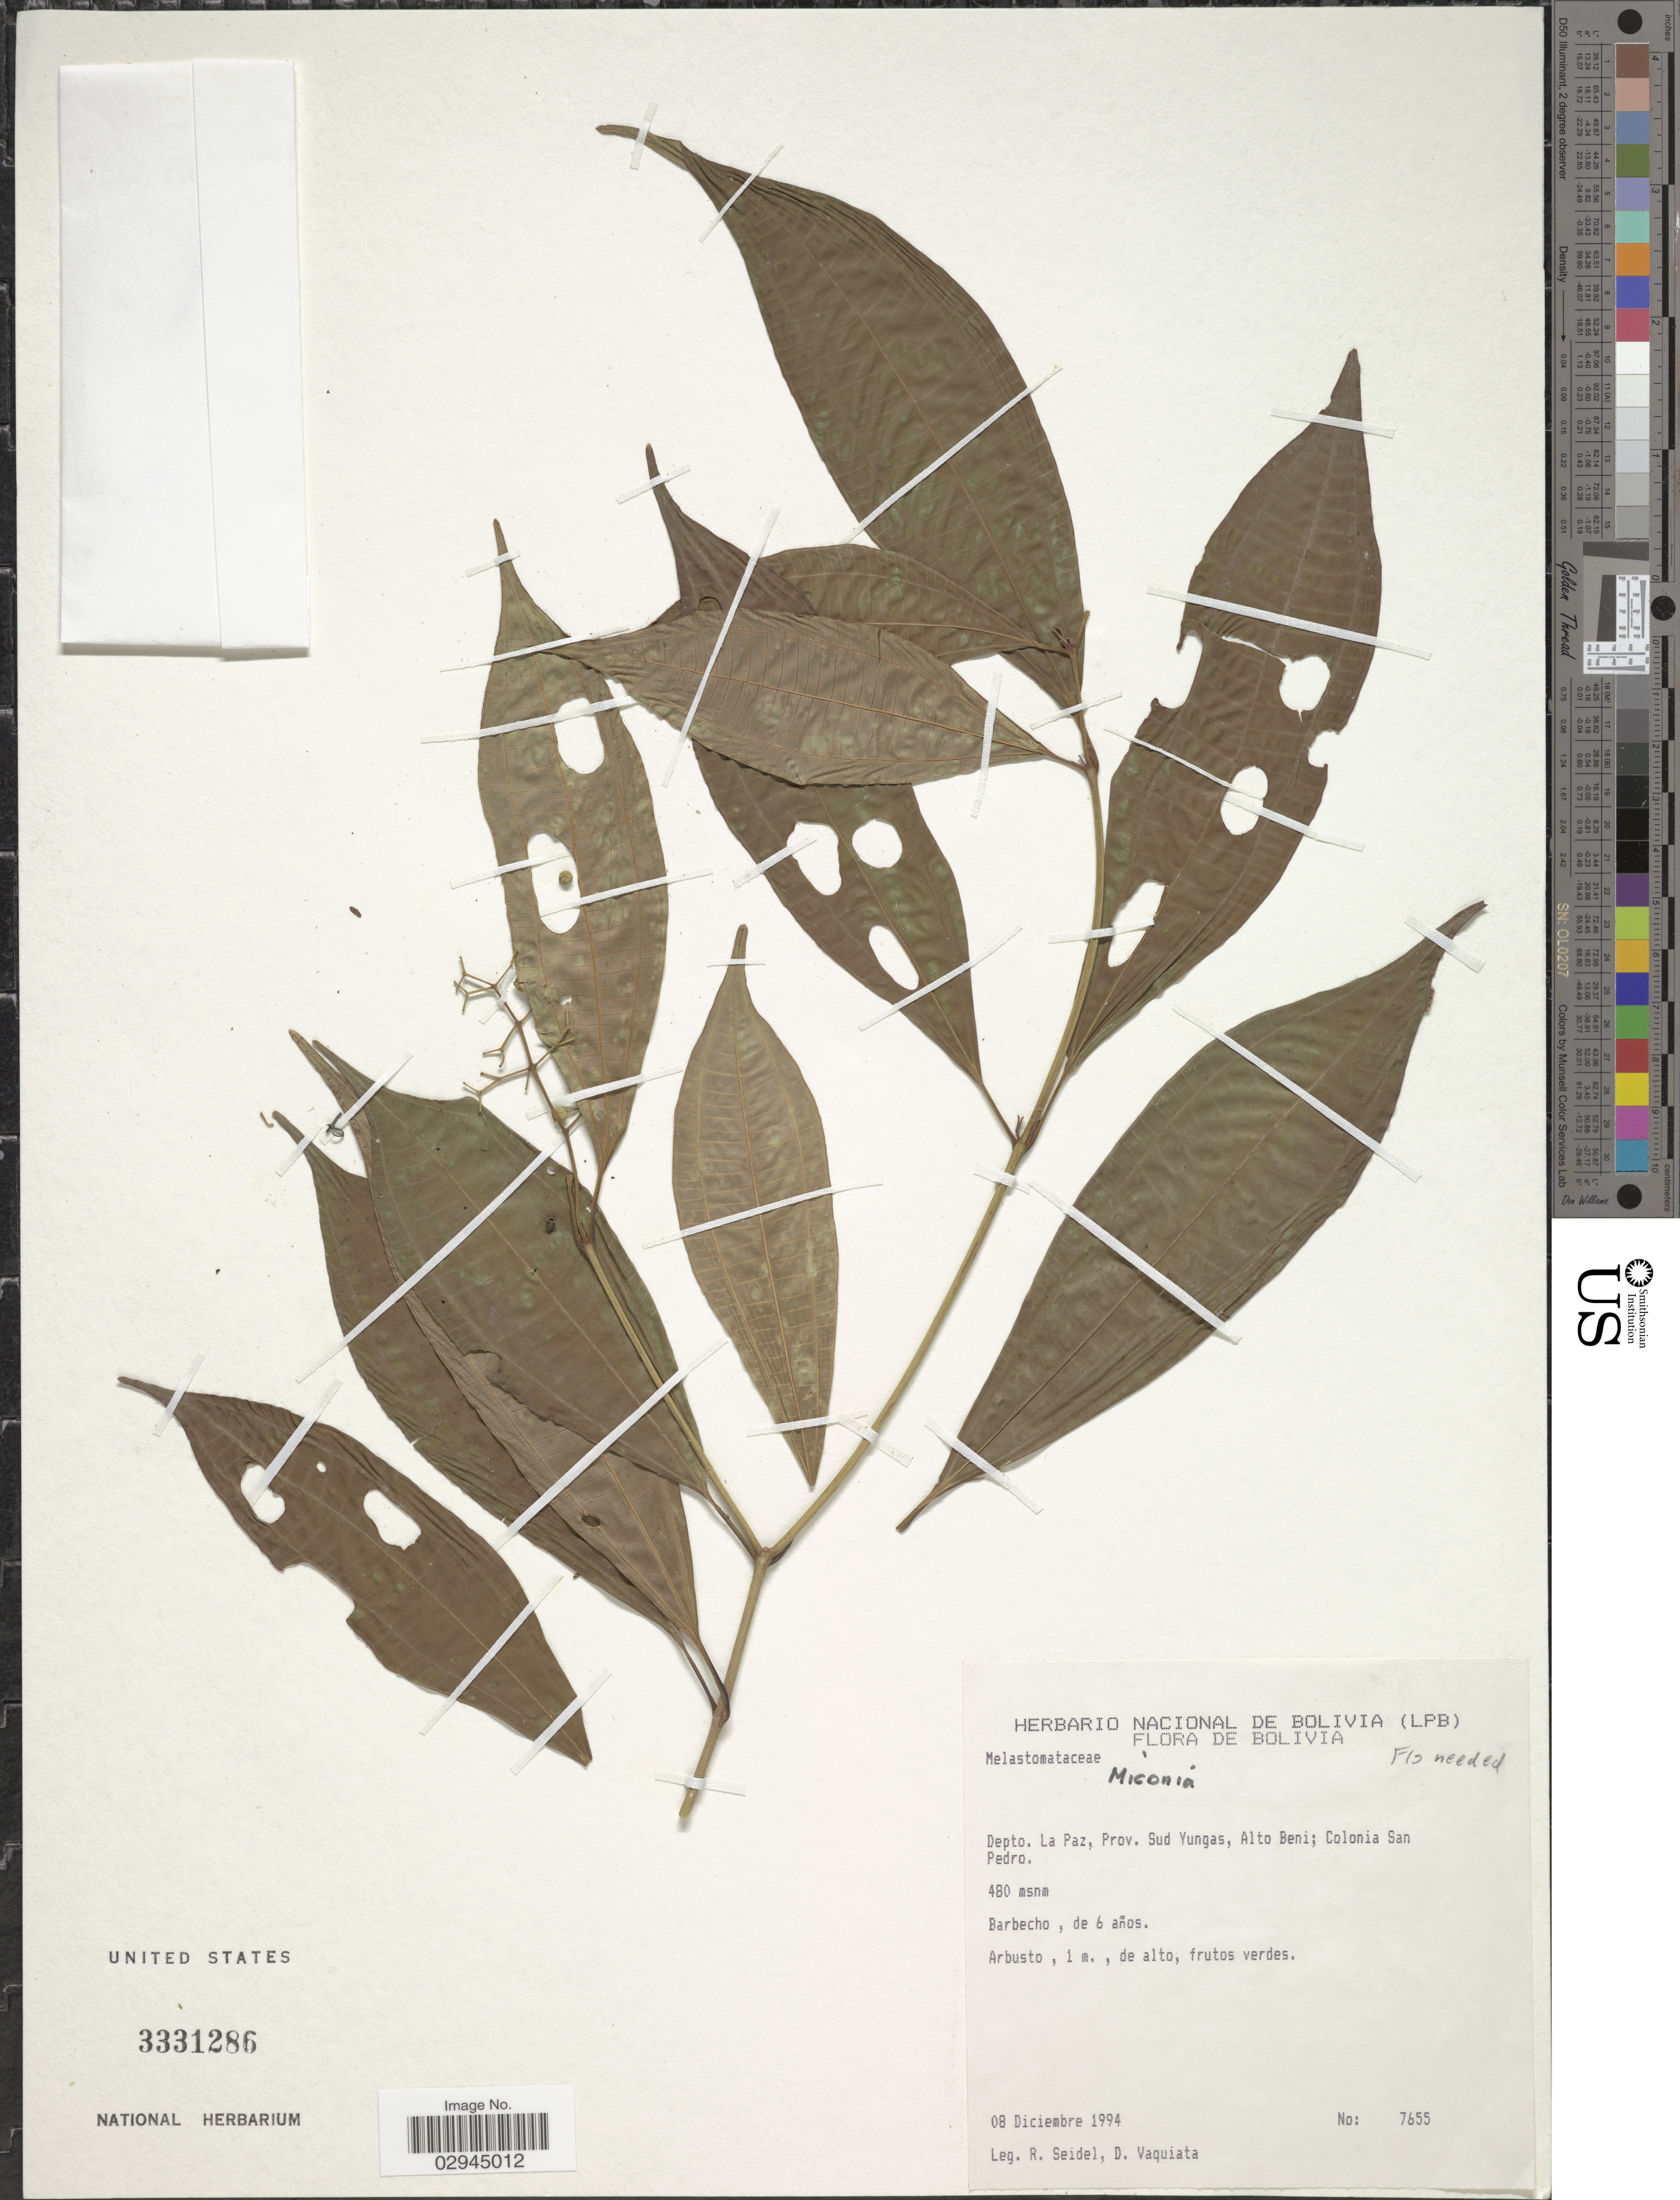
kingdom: Plantae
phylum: Tracheophyta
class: Magnoliopsida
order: Myrtales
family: Melastomataceae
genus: Miconia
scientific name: Miconia sp.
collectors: R. Seidel & D. Vaquiata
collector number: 7655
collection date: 1994-12-08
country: Bolivia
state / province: La Paz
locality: Depto. La Paz, Prov. Sud Yungas, Alto Beni; Colonia San Pedro.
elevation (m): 480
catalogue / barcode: US 3331286